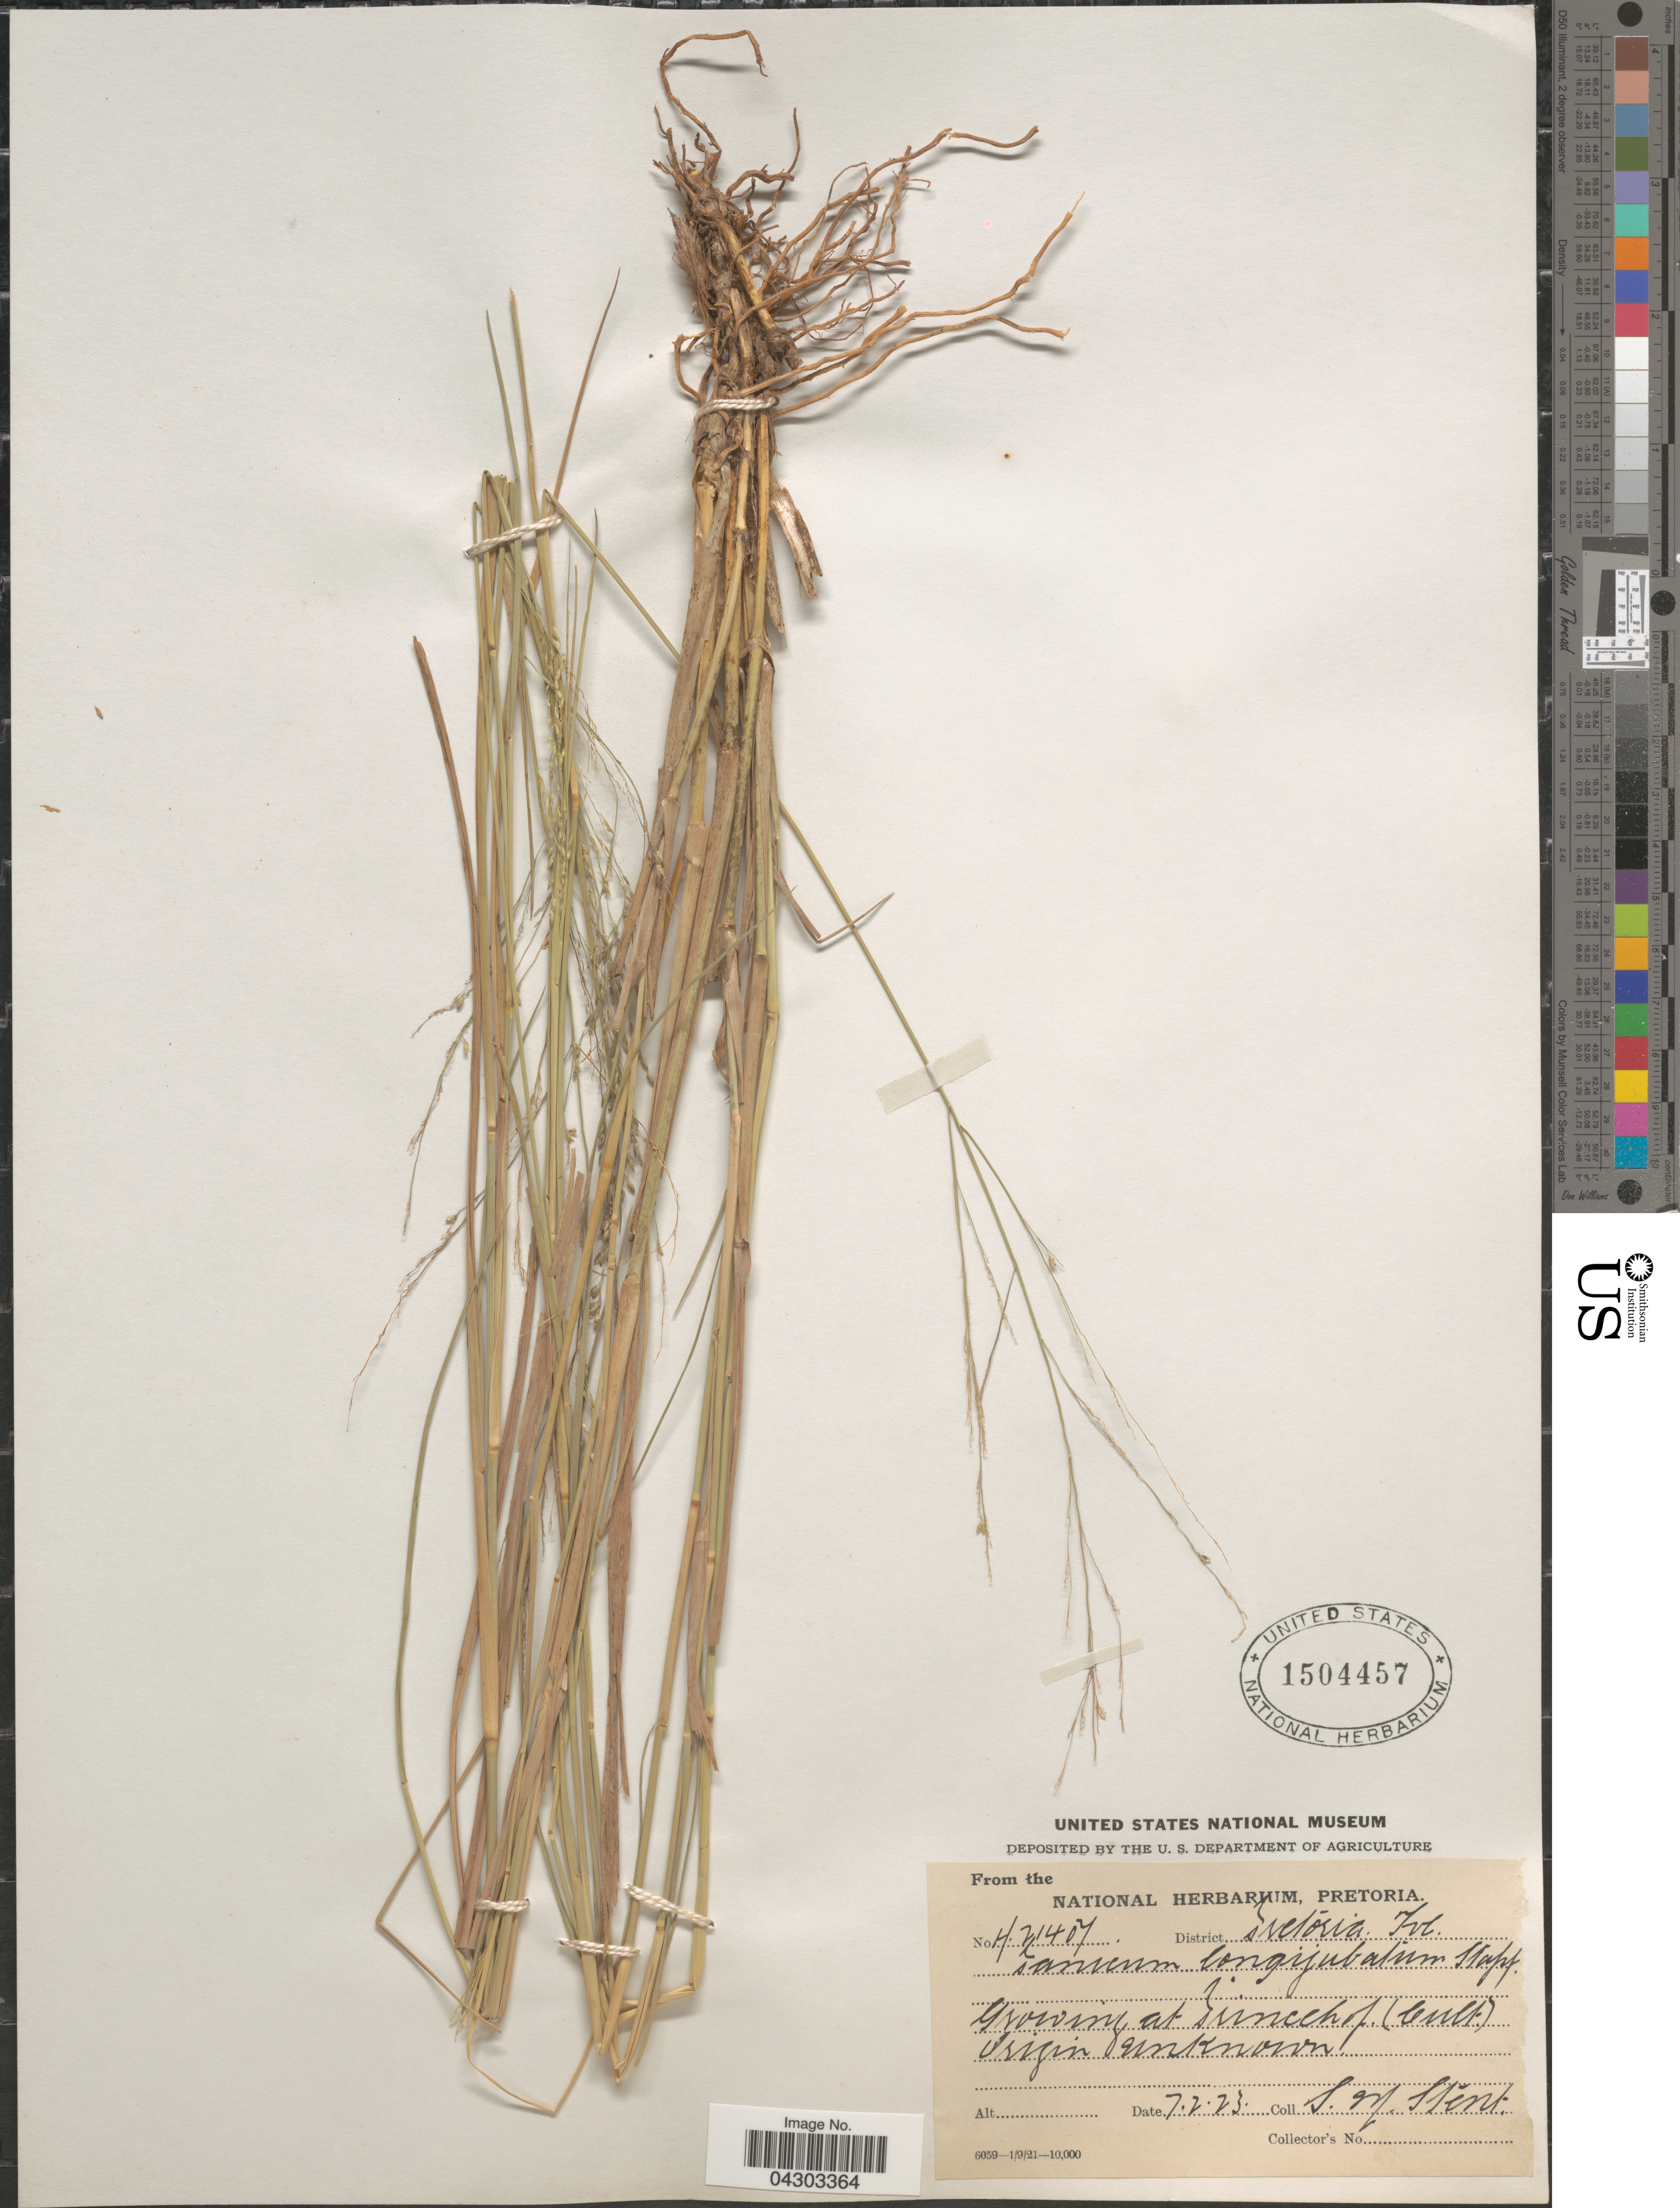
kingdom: Plantae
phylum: Tracheophyta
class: Liliopsida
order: Poales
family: Poaceae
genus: Panicum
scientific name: Panicum antidotale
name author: Retz.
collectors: S. Stent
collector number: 421407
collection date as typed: Transcribed d/m/y: 7/2/23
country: South Africa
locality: District Pretoria, Tvl. Cult.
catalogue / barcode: US 1504457